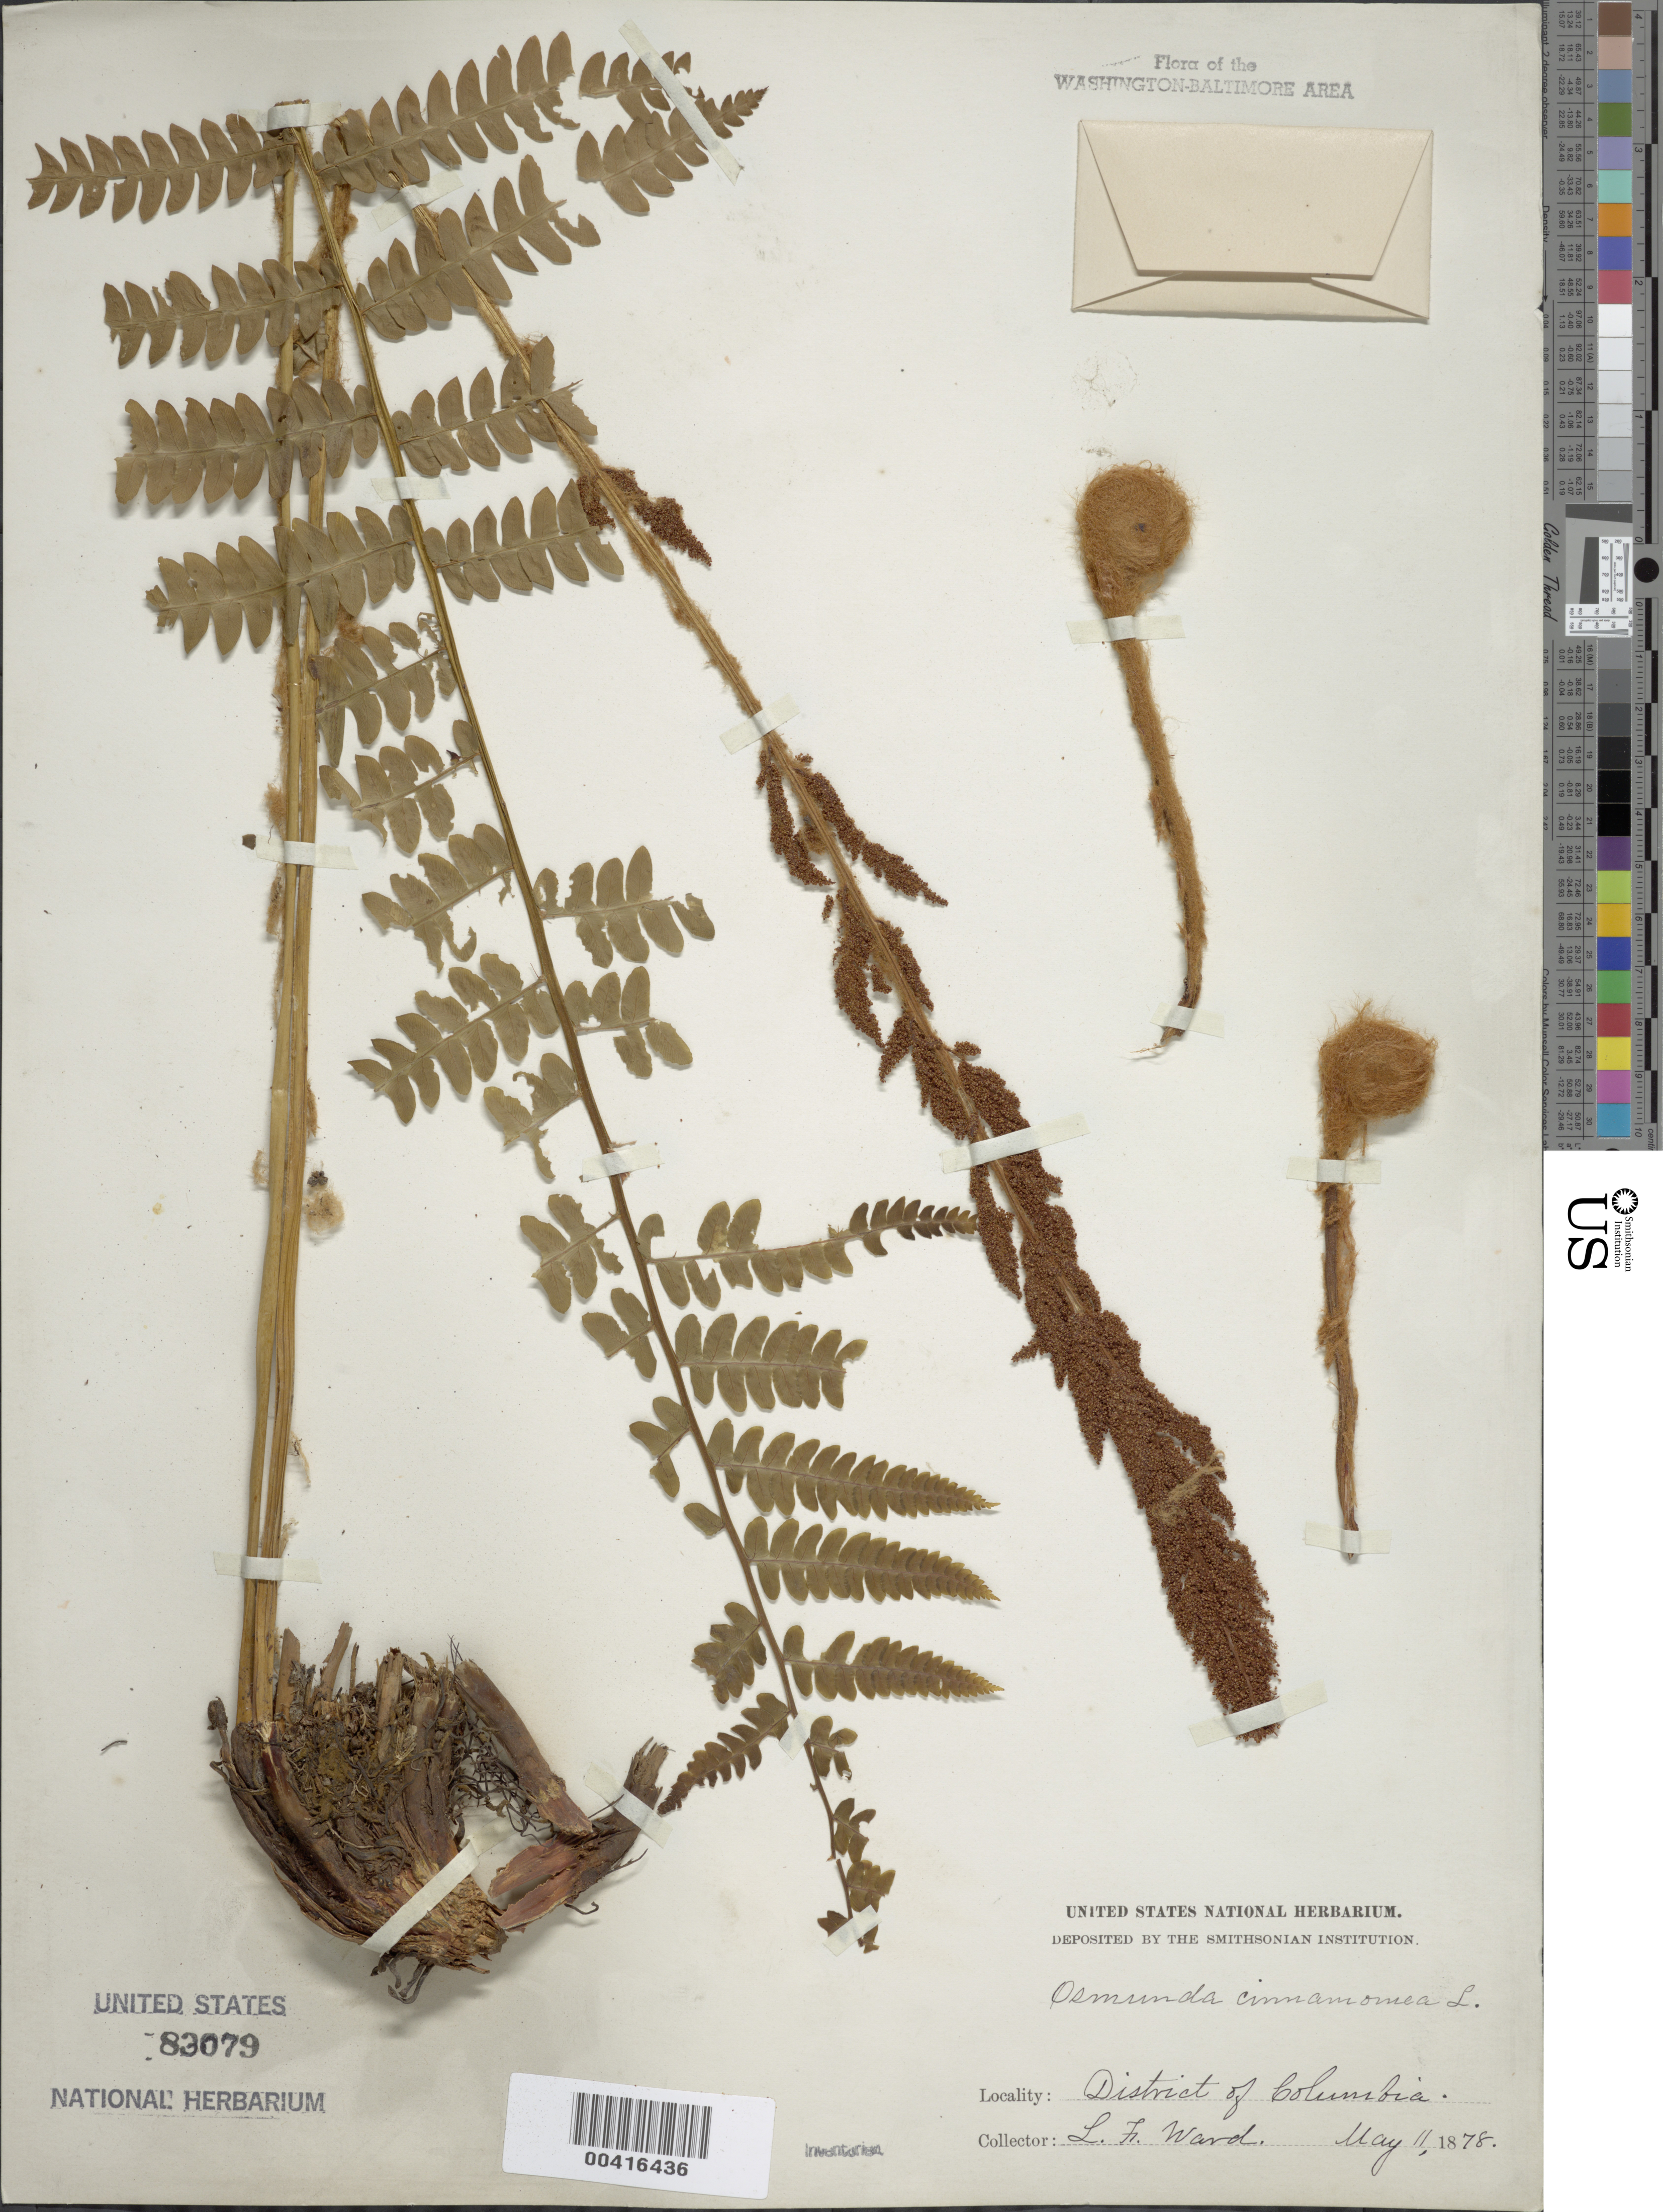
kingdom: Plantae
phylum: Tracheophyta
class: Polypodiopsida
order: Osmundales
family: Osmundaceae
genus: Osmundastrum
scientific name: Osmundastrum cinnamomeum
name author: (L.) C. Presl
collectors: L. F. Ward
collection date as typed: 11 May 1878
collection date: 1878-05-11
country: United States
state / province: District of Columbia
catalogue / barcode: US 83079